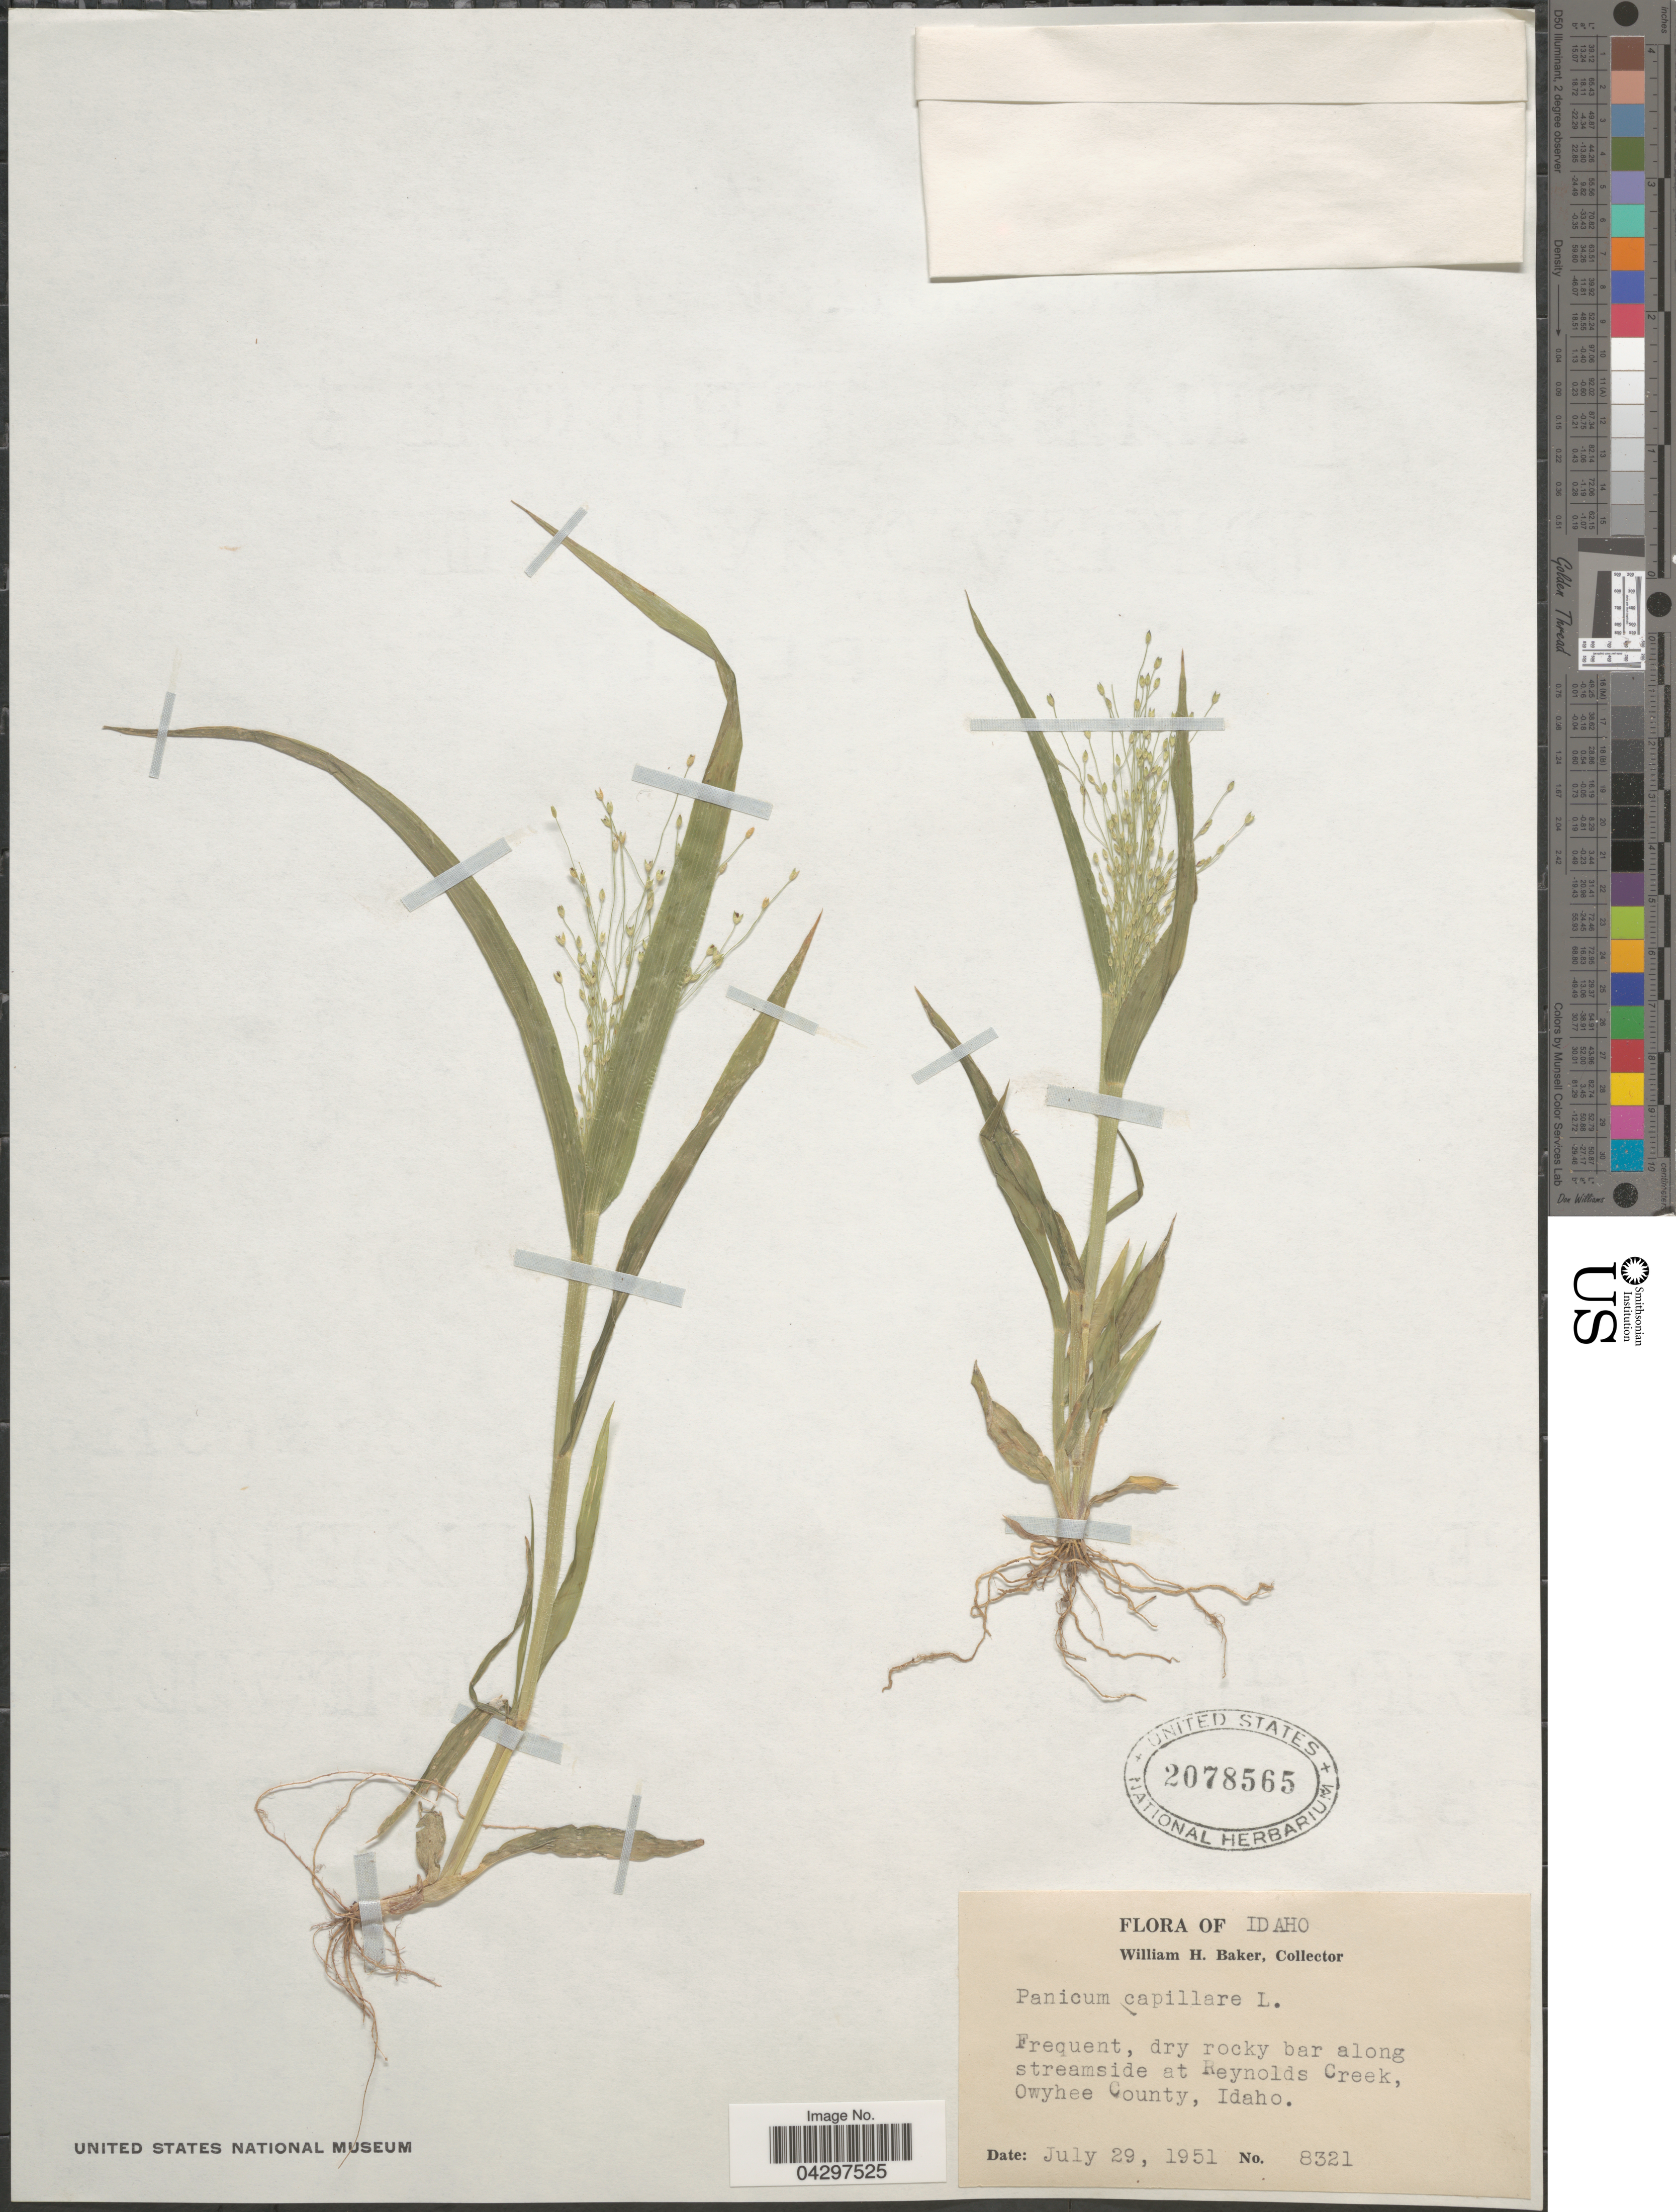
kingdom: Plantae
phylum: Tracheophyta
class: Liliopsida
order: Poales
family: Poaceae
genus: Panicum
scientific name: Panicum capillare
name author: L.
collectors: W. H. Baker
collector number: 8321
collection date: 1951-07-29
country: United States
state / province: Idaho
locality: Frequent, dry rocky bar along streamside at Reynolds Creek, Owyhee County.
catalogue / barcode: US 2078565